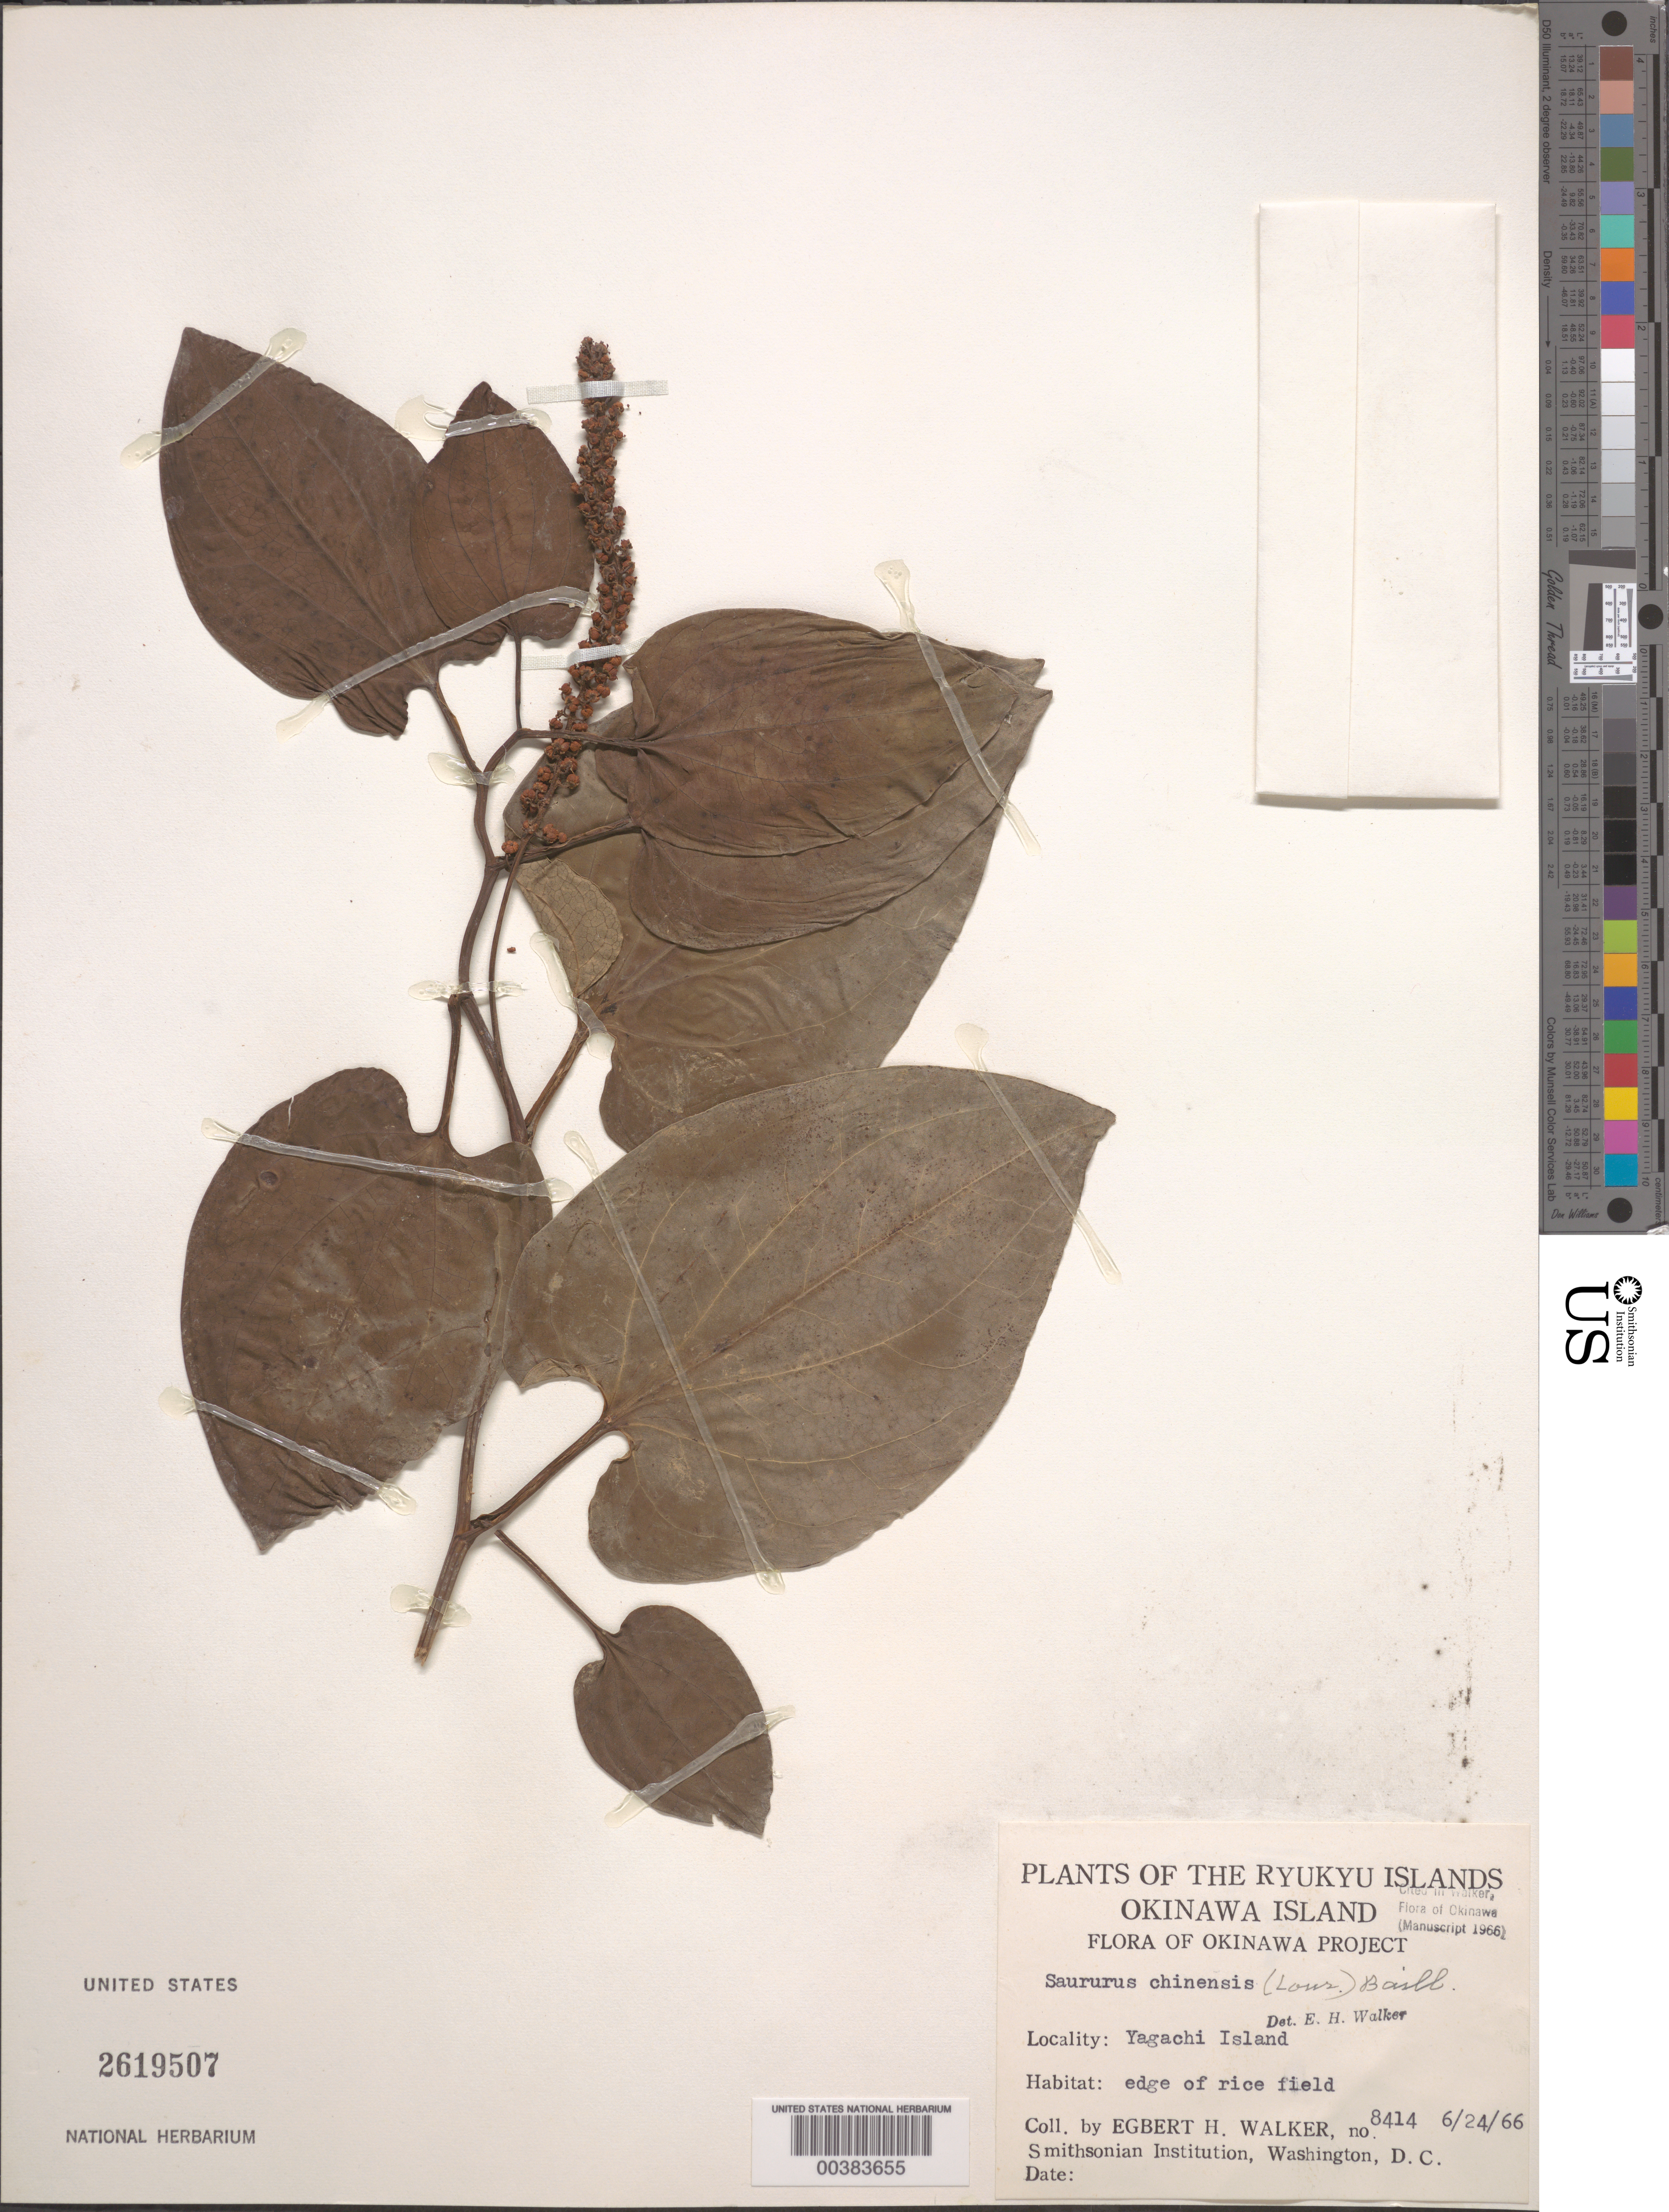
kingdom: Plantae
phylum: Tracheophyta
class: Magnoliopsida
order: Piperales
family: Saururaceae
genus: Saururus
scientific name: Saururus chinensis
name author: (Lour.) Baill.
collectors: E. H. Walker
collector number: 8414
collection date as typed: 24 Jun 1966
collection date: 1966-06-24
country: Japan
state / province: Okinawa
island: Yagachi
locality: Yagachi i. [Okinawa Is.]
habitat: Edge of rice field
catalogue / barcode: US 2619507